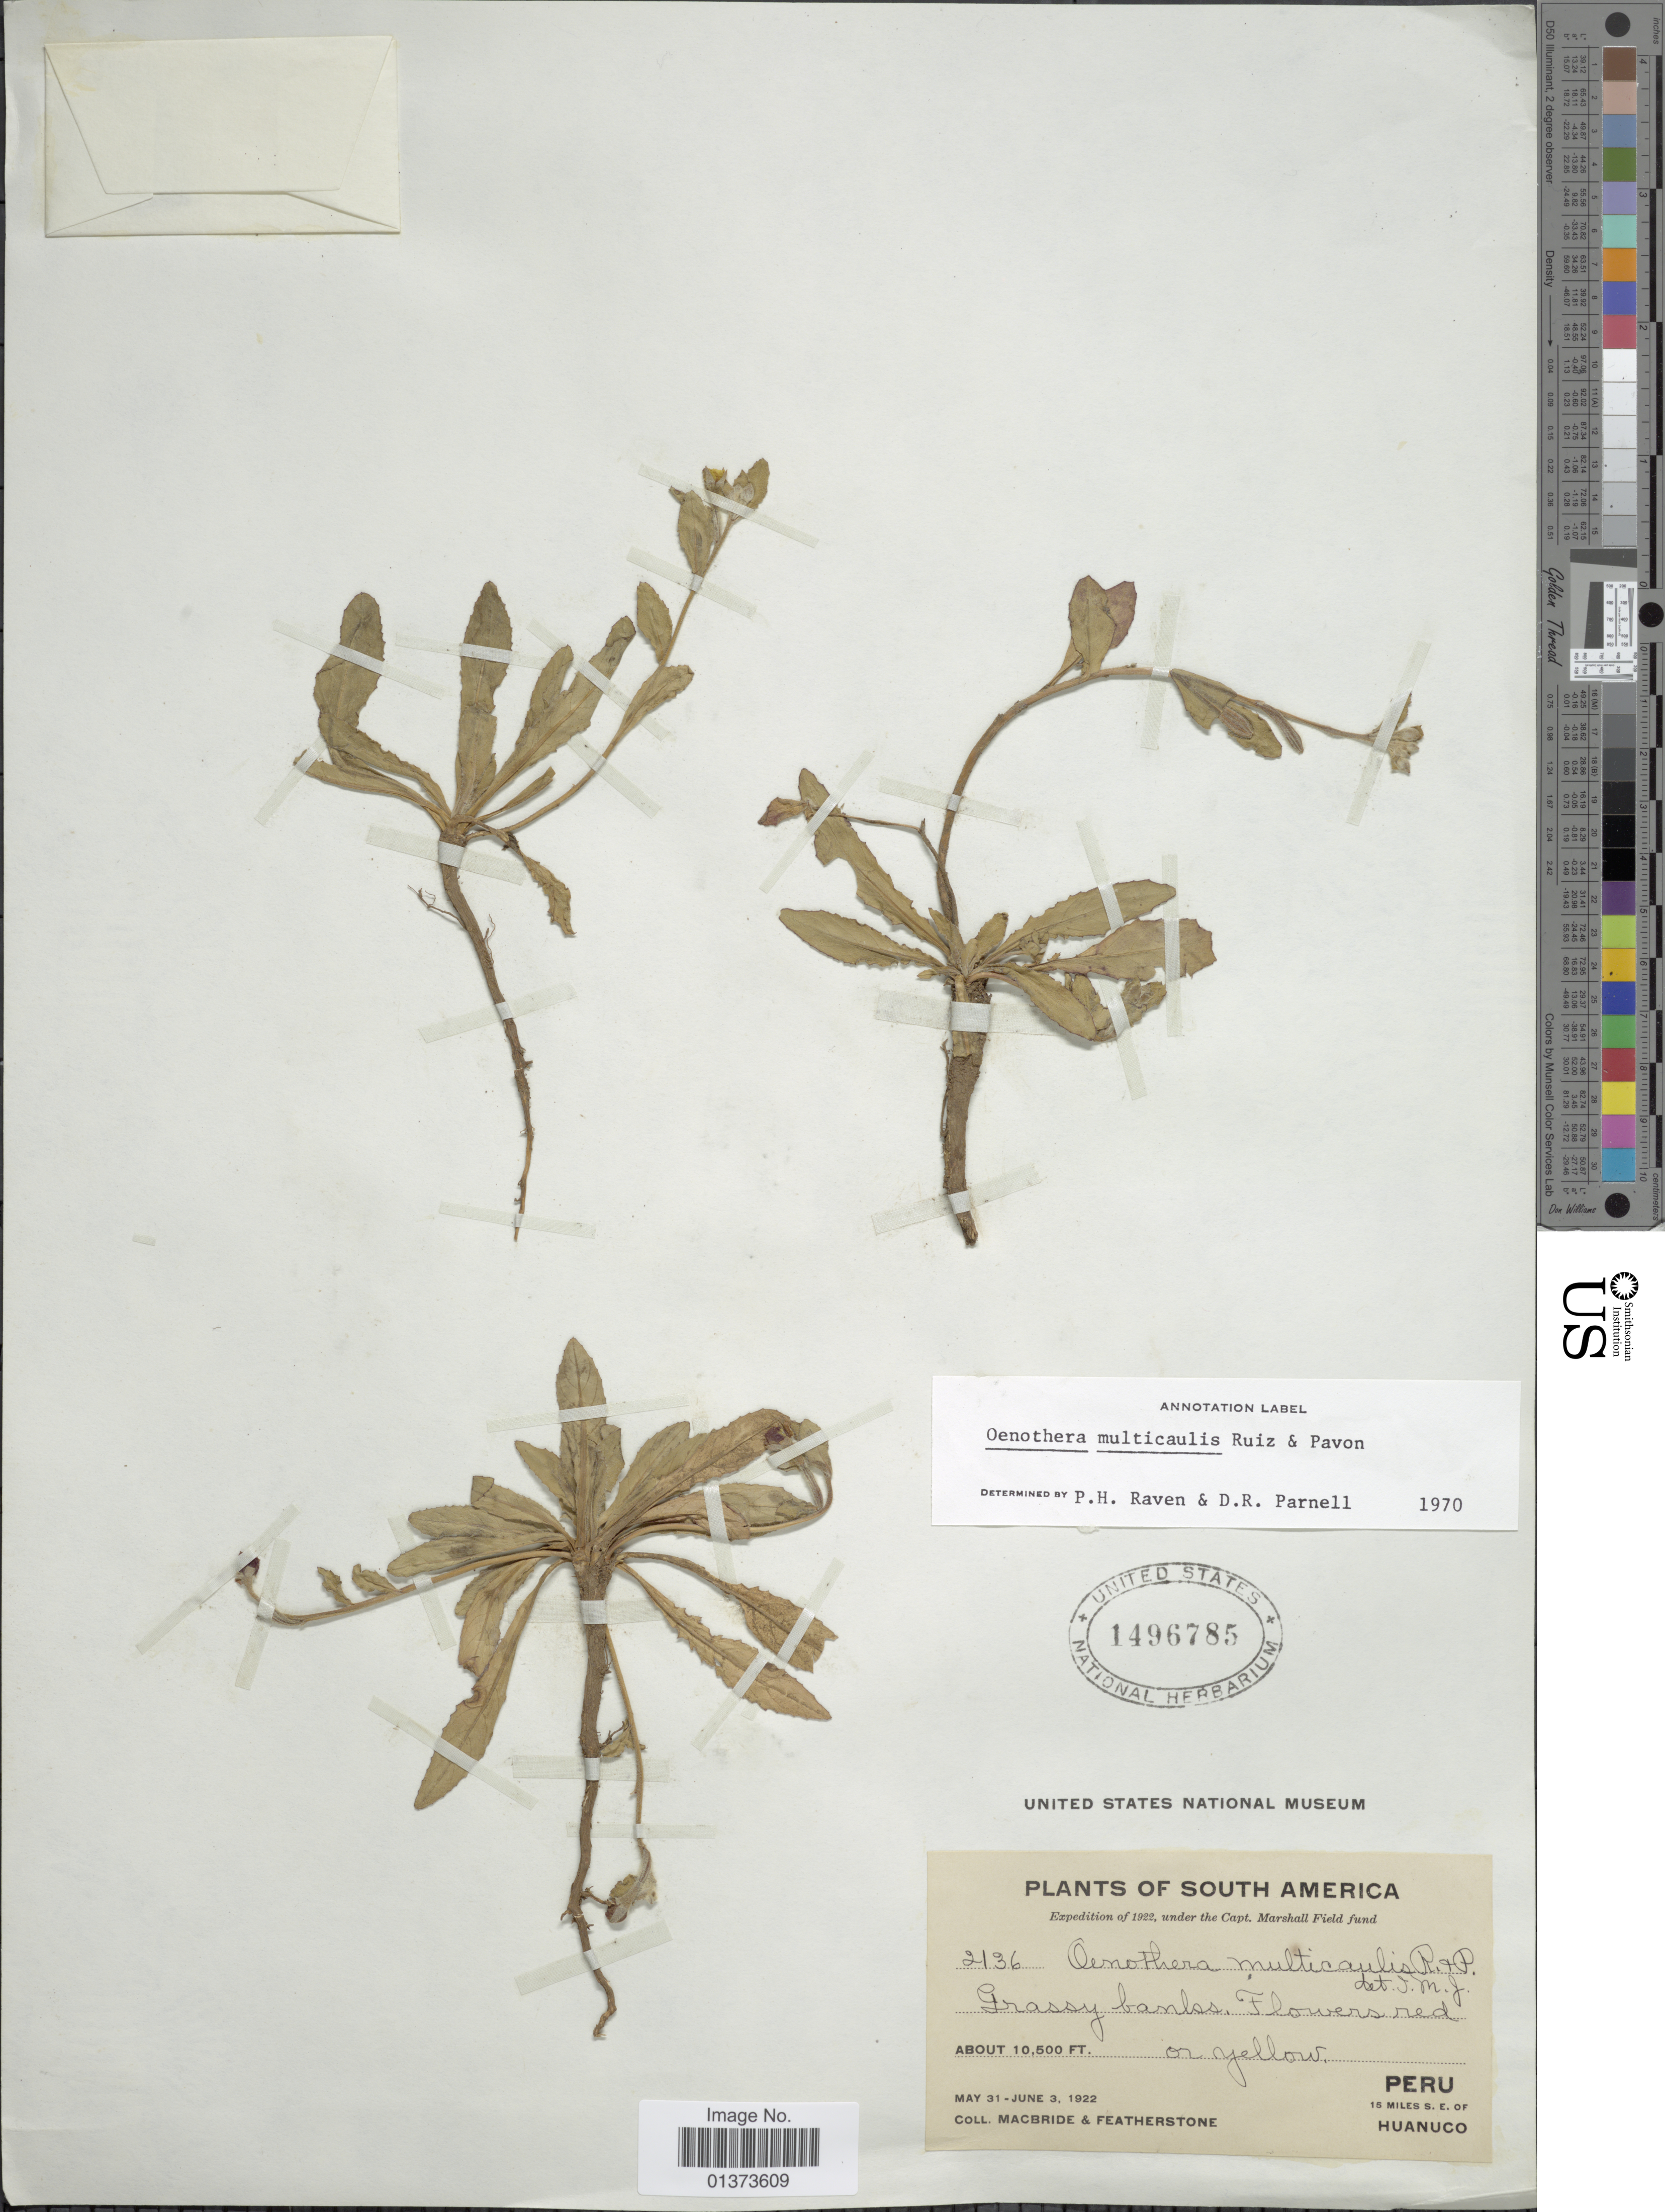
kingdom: Plantae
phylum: Tracheophyta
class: Magnoliopsida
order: Myrtales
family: Onagraceae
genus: Oenothera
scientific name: Oenothera multicaulis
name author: Ruiz & Pav.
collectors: Macbride, -- & -. Featherstone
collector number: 2136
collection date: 1922-05-31/1922-06-03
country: Peru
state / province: Huánuco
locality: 15 miles SE of Huanuco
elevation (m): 3200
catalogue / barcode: US 1496785